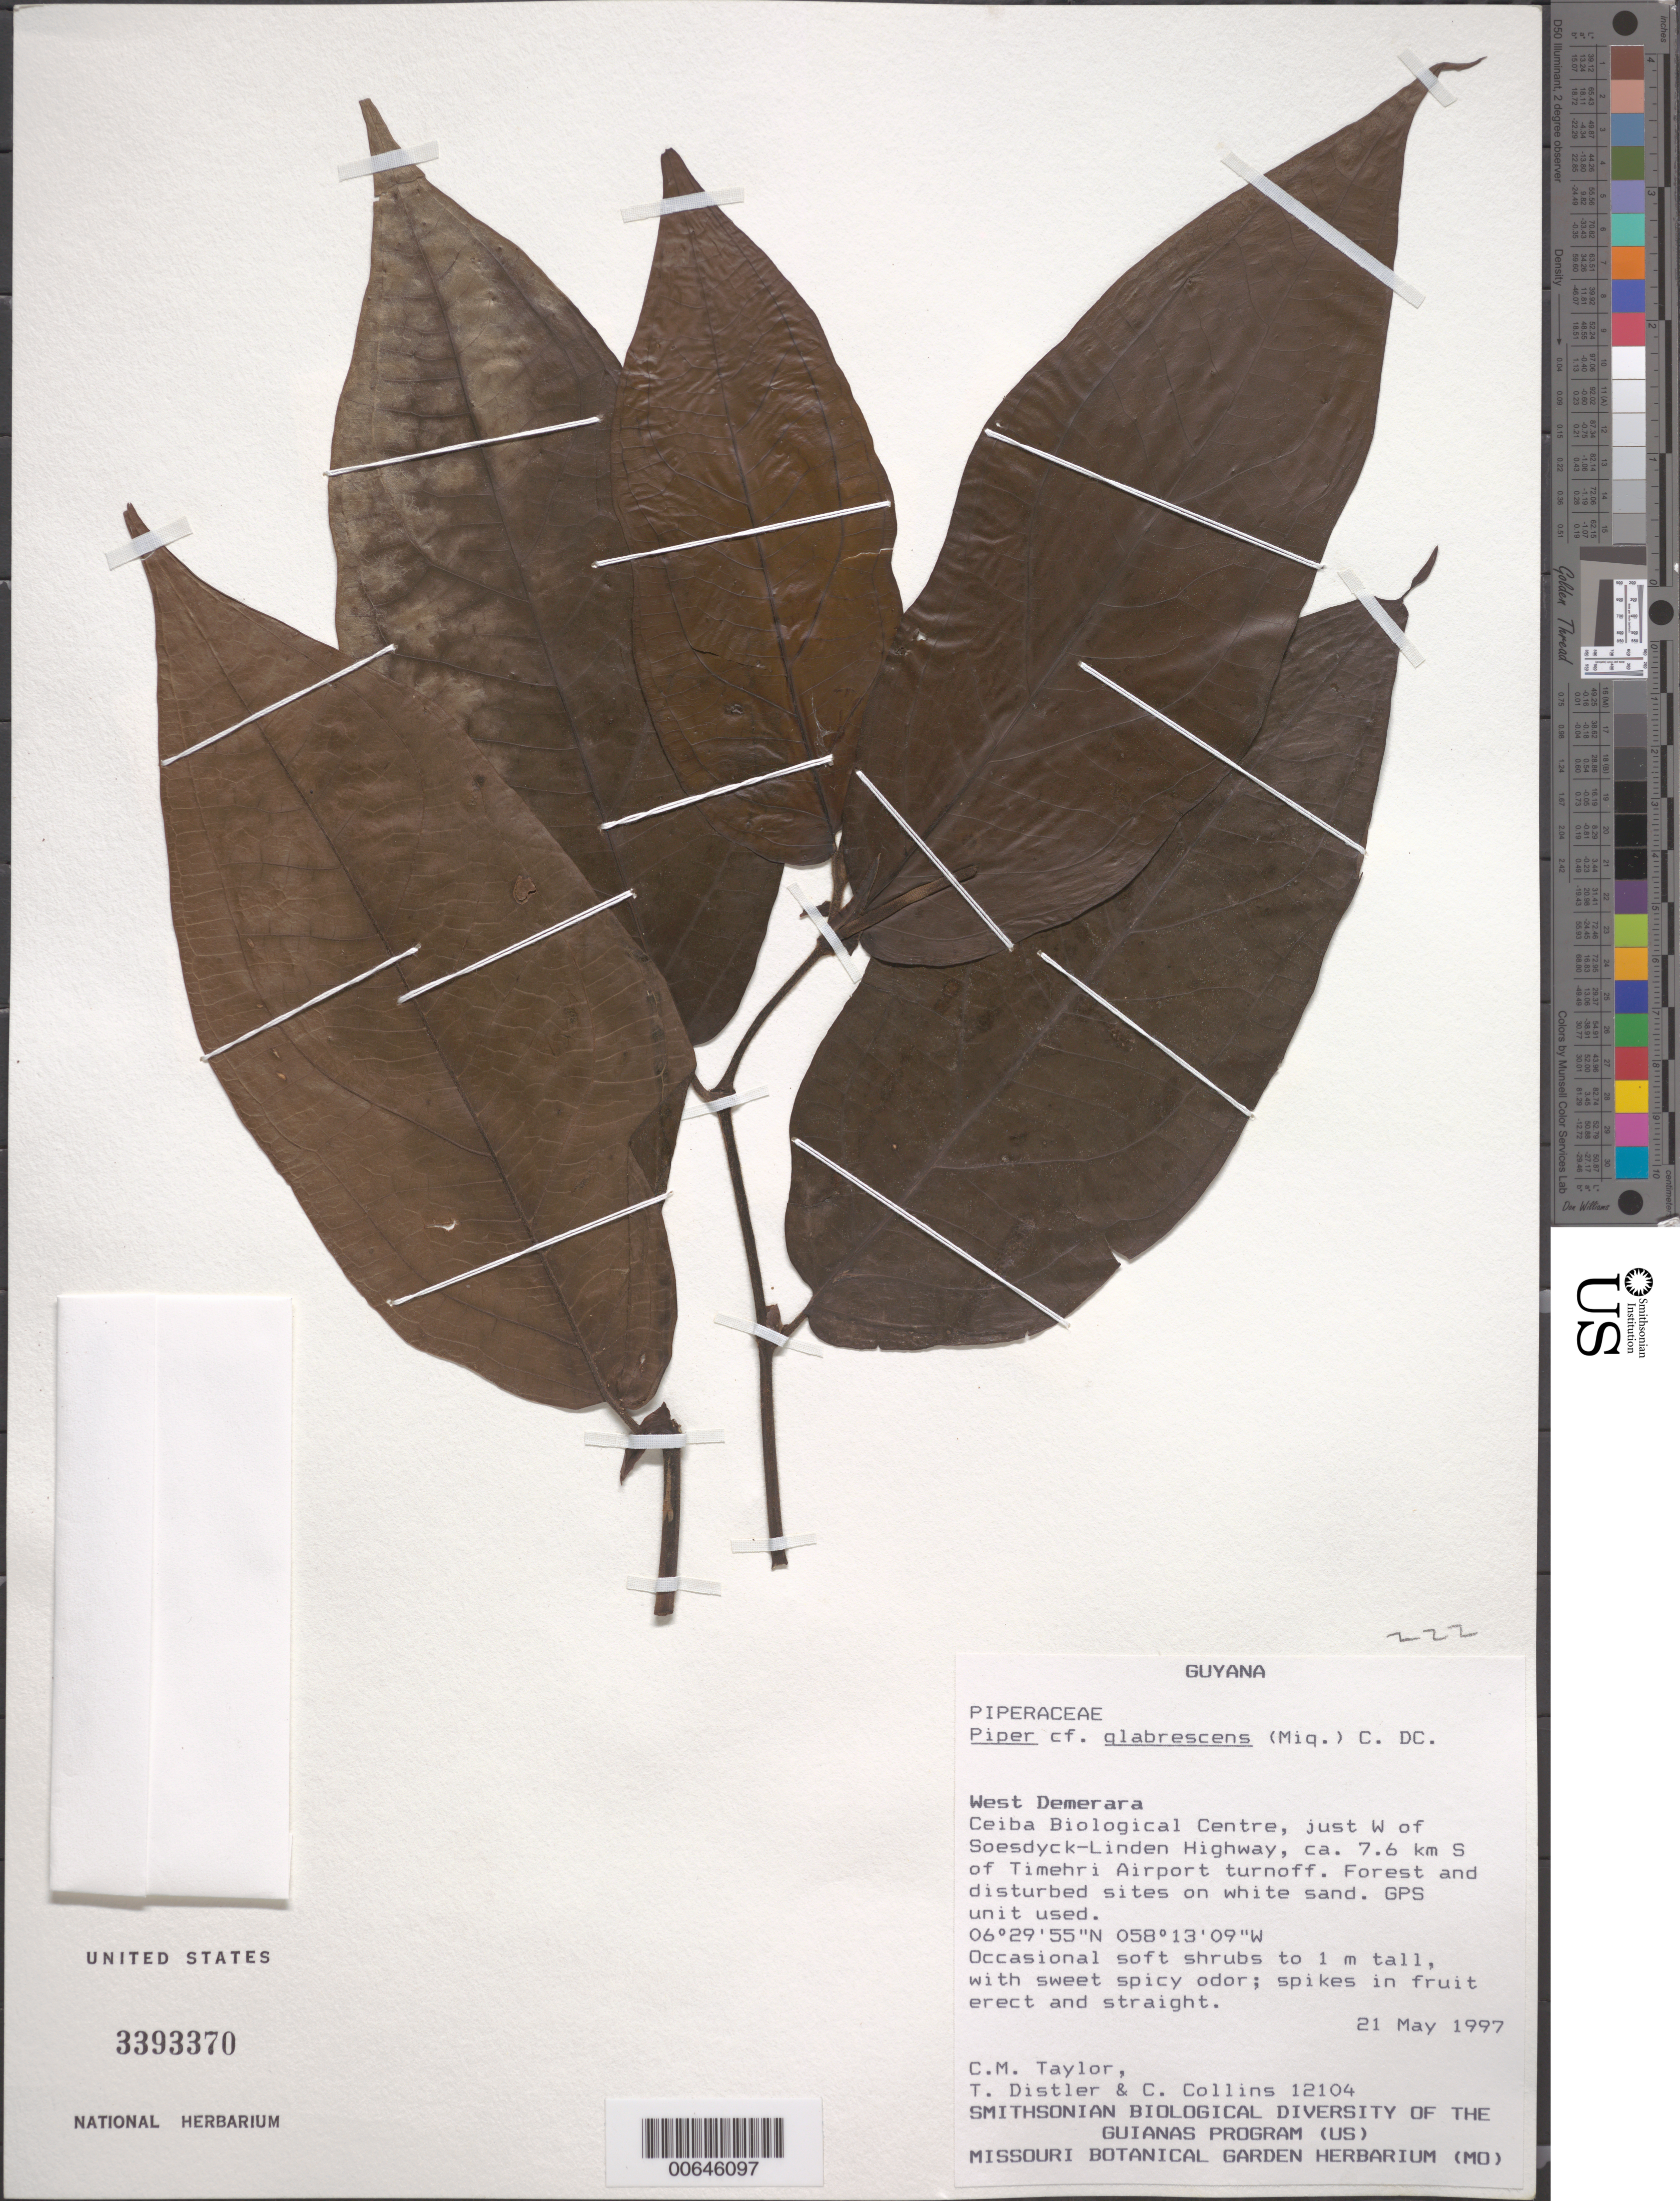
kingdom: Plantae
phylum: Tracheophyta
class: Magnoliopsida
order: Piperales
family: Piperaceae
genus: Piper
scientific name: Piper glabrescens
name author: (Miq.) C. DC.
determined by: Taylor, Charlotte M.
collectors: C. M. Taylor, T. Distler & C. Collins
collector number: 12104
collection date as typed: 21 May 1997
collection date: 1997-05-21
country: Guyana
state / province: Demerara-Mahaica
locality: Ceiba Biological Centre, just W of Soesdyck-Linden Hwy, ca. 7.6 km S of Timehri Airport turnoff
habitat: Forest & disturbed sites on white sand. Occasional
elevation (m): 15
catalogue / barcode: US 3393370